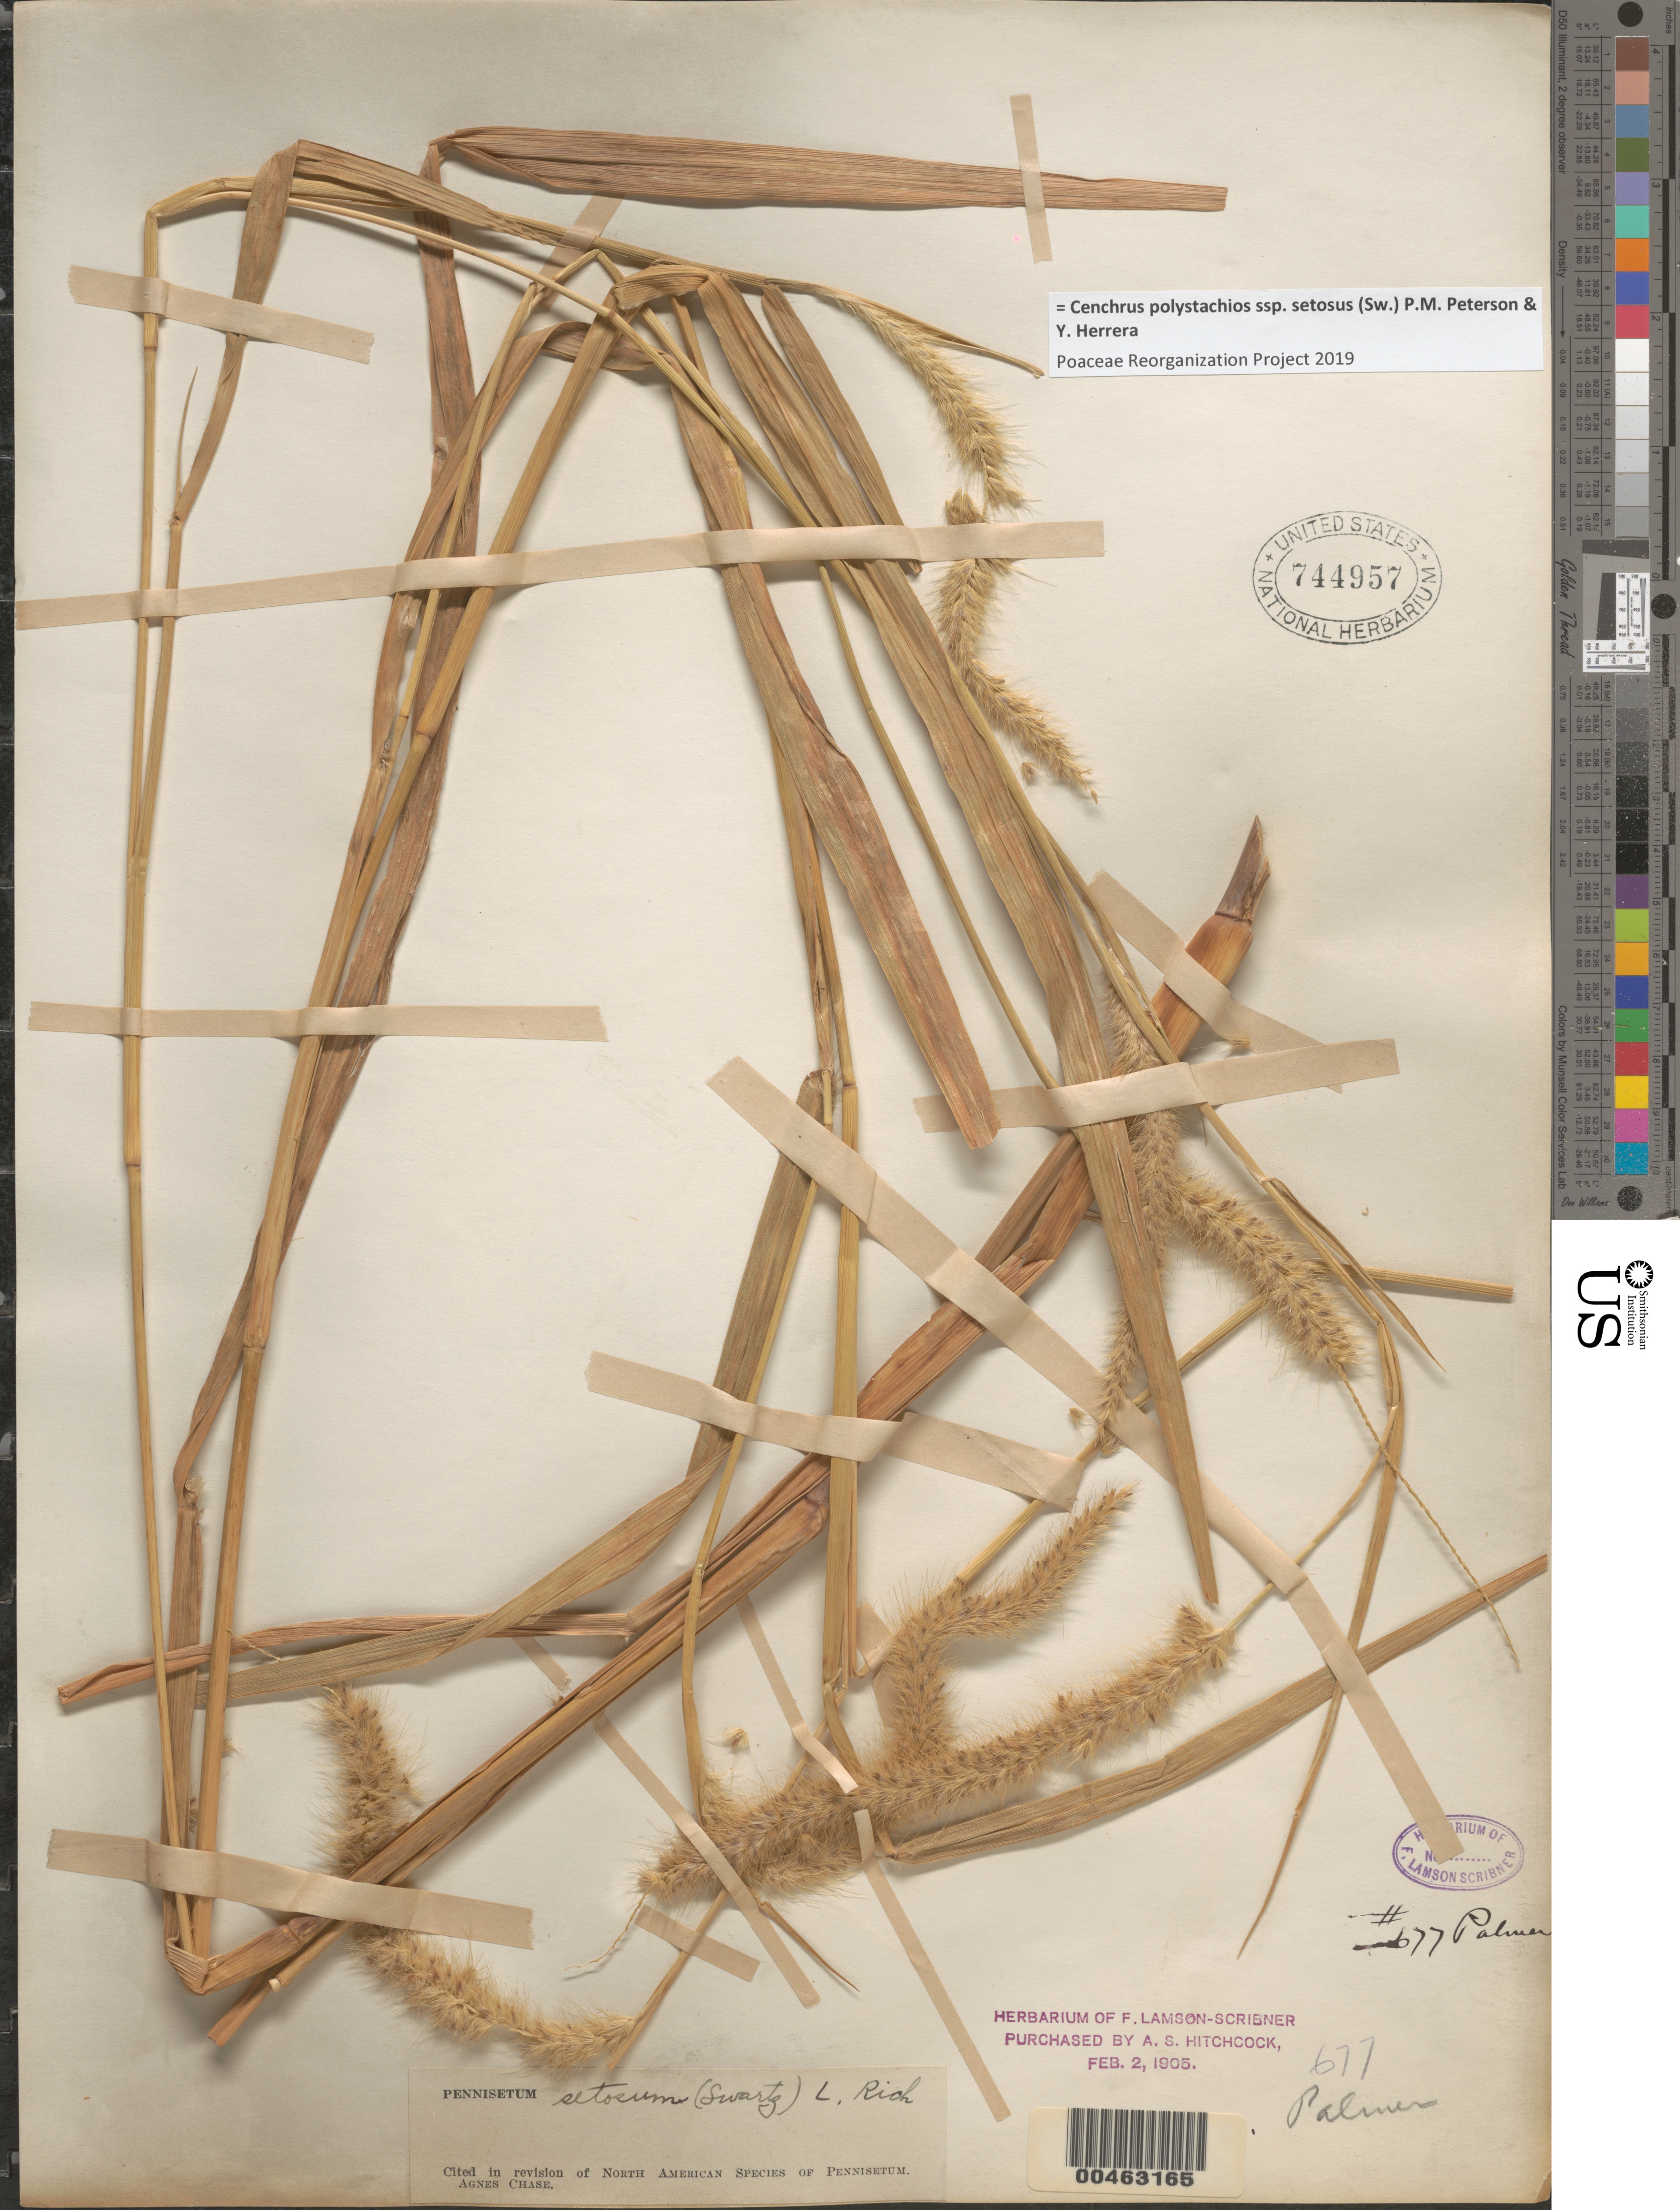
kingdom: Plantae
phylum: Tracheophyta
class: Liliopsida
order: Poales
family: Poaceae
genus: Cenchrus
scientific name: Cenchrus polystachios subsp. setosus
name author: (Sw.) P.M. Peterson & Y. Herrera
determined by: Poaceae Reorganization Project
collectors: E. Palmer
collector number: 677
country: Mexico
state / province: Durango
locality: San Ramon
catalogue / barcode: US 744957